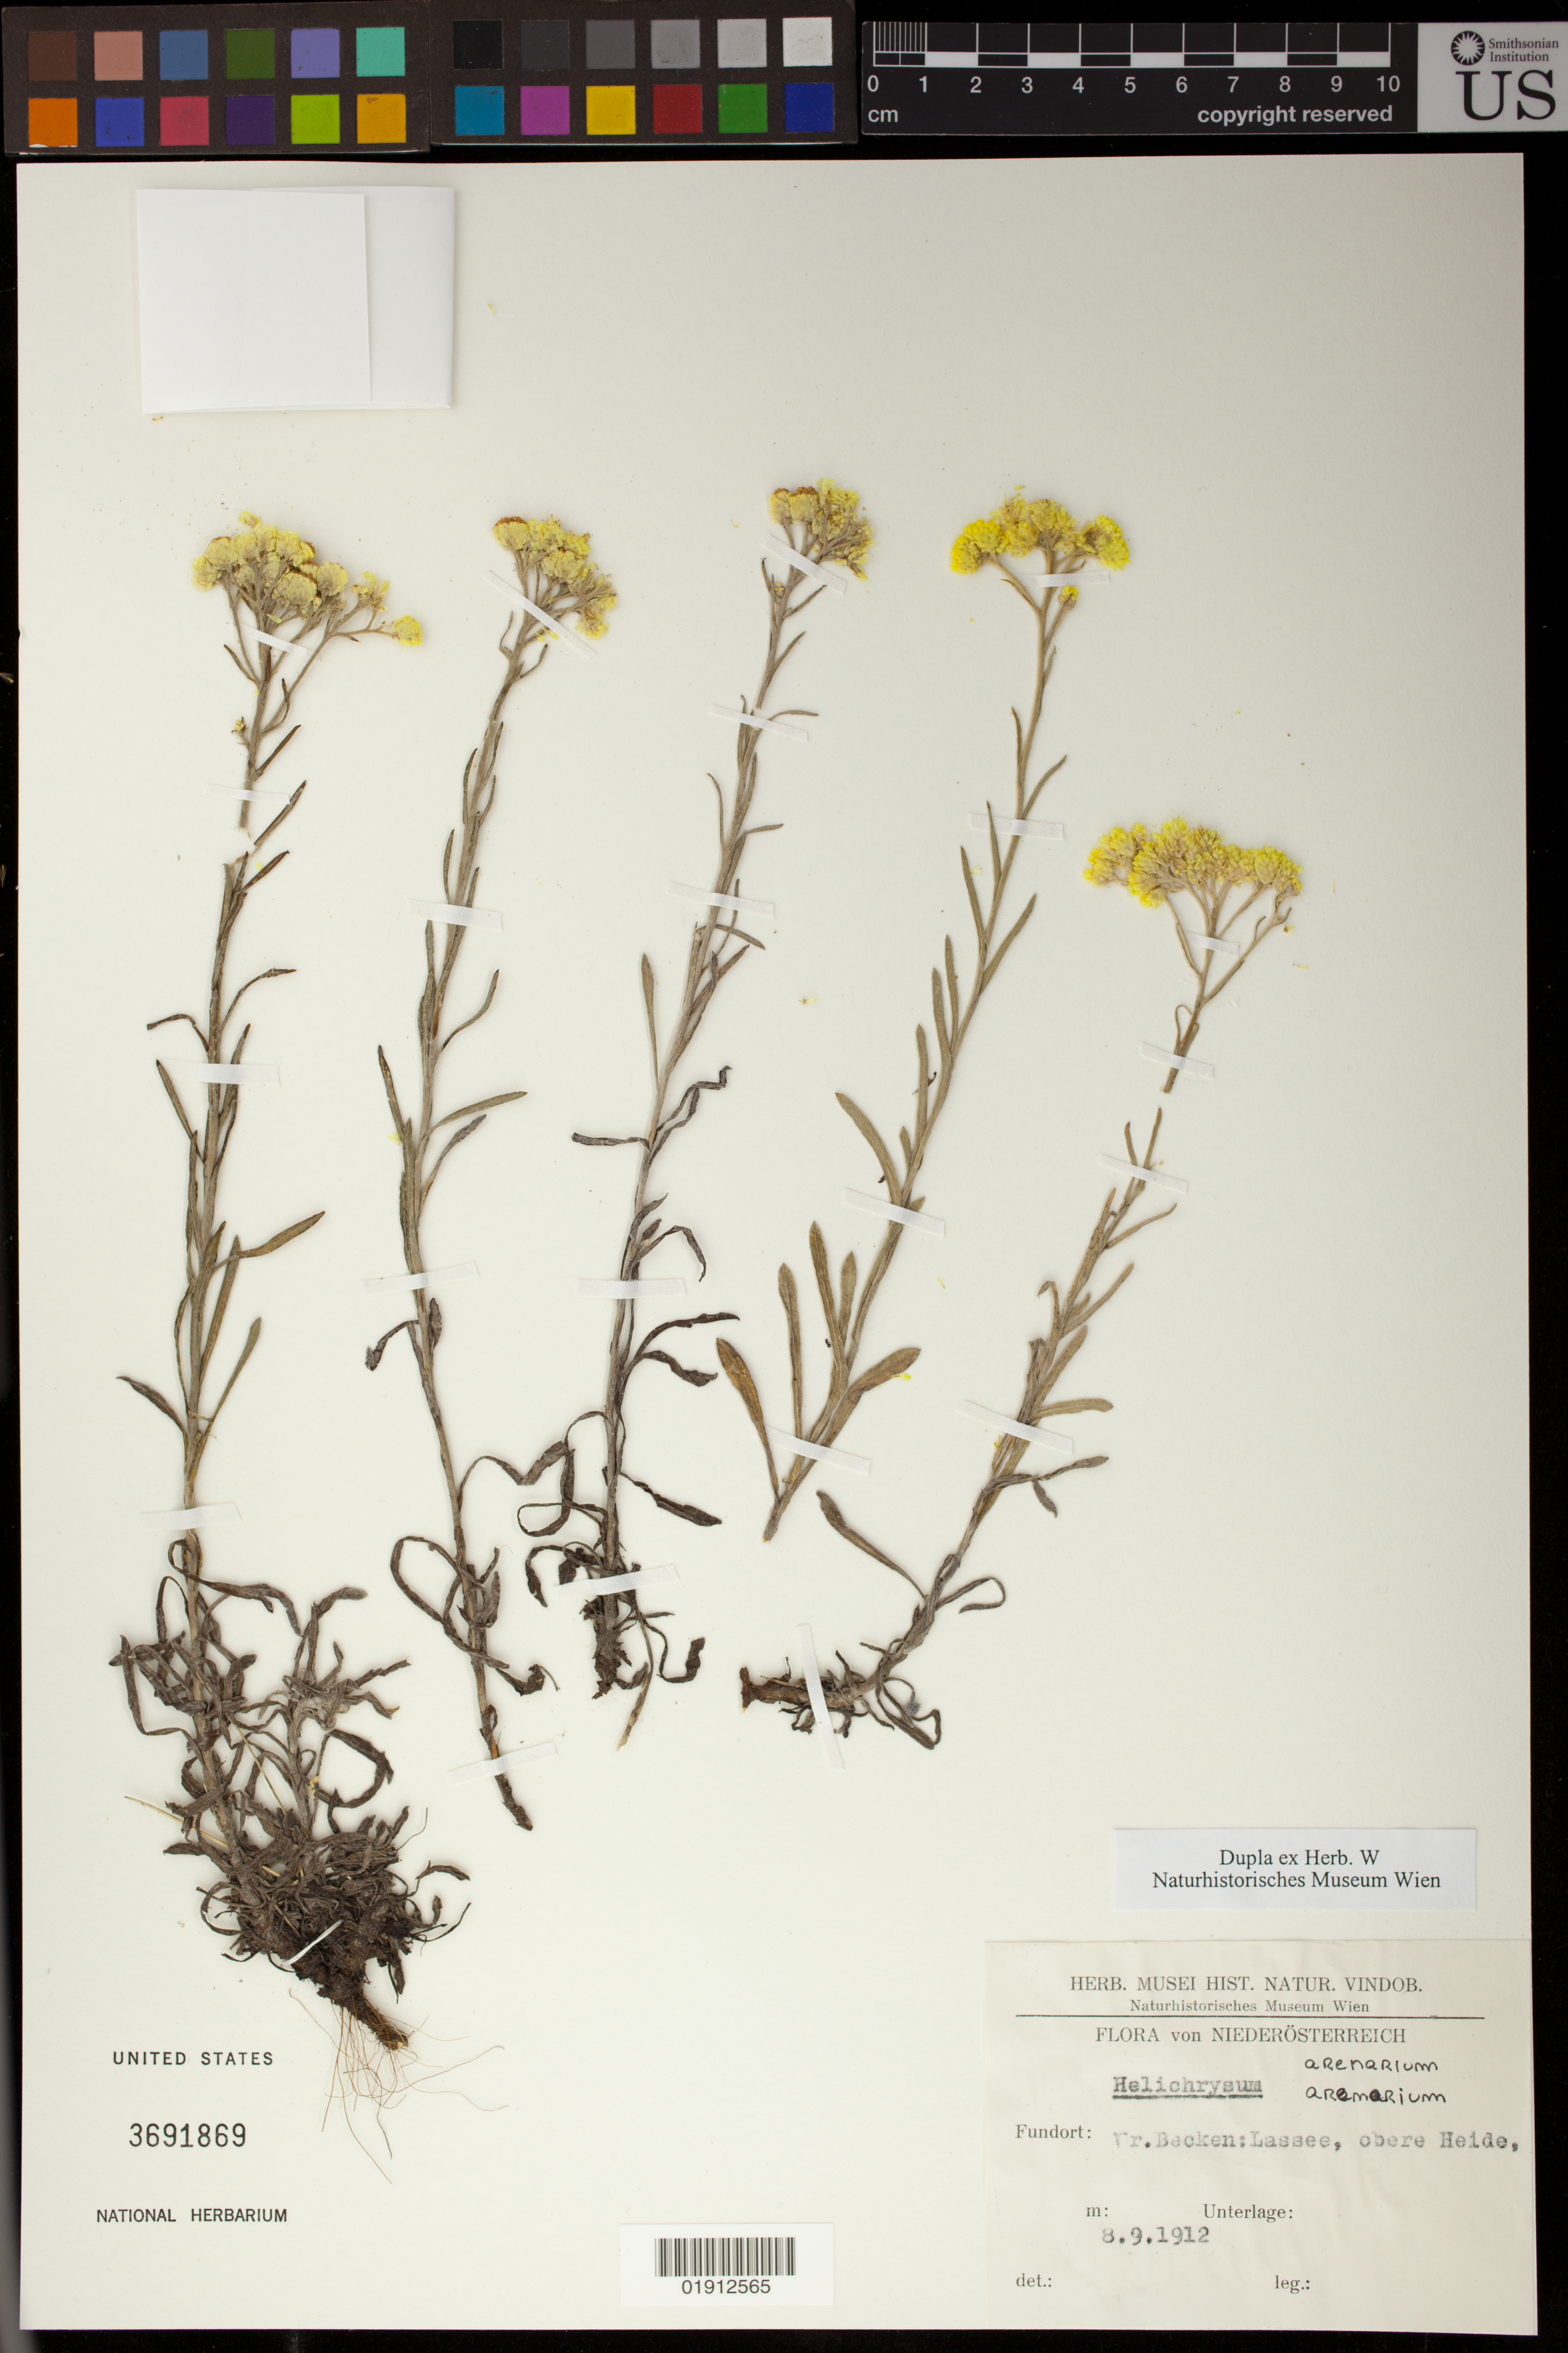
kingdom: Plantae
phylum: Tracheophyta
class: Magnoliopsida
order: Asterales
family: Asteraceae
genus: Helichrysum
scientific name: Helichrysum arenarium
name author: (L.) Moench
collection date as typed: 8.9.1912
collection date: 1912-08-09 or 1912-09-08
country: Austria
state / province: Niederosterreich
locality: Vlr. Becken: Lassee, obere Heide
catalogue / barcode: US 3691869